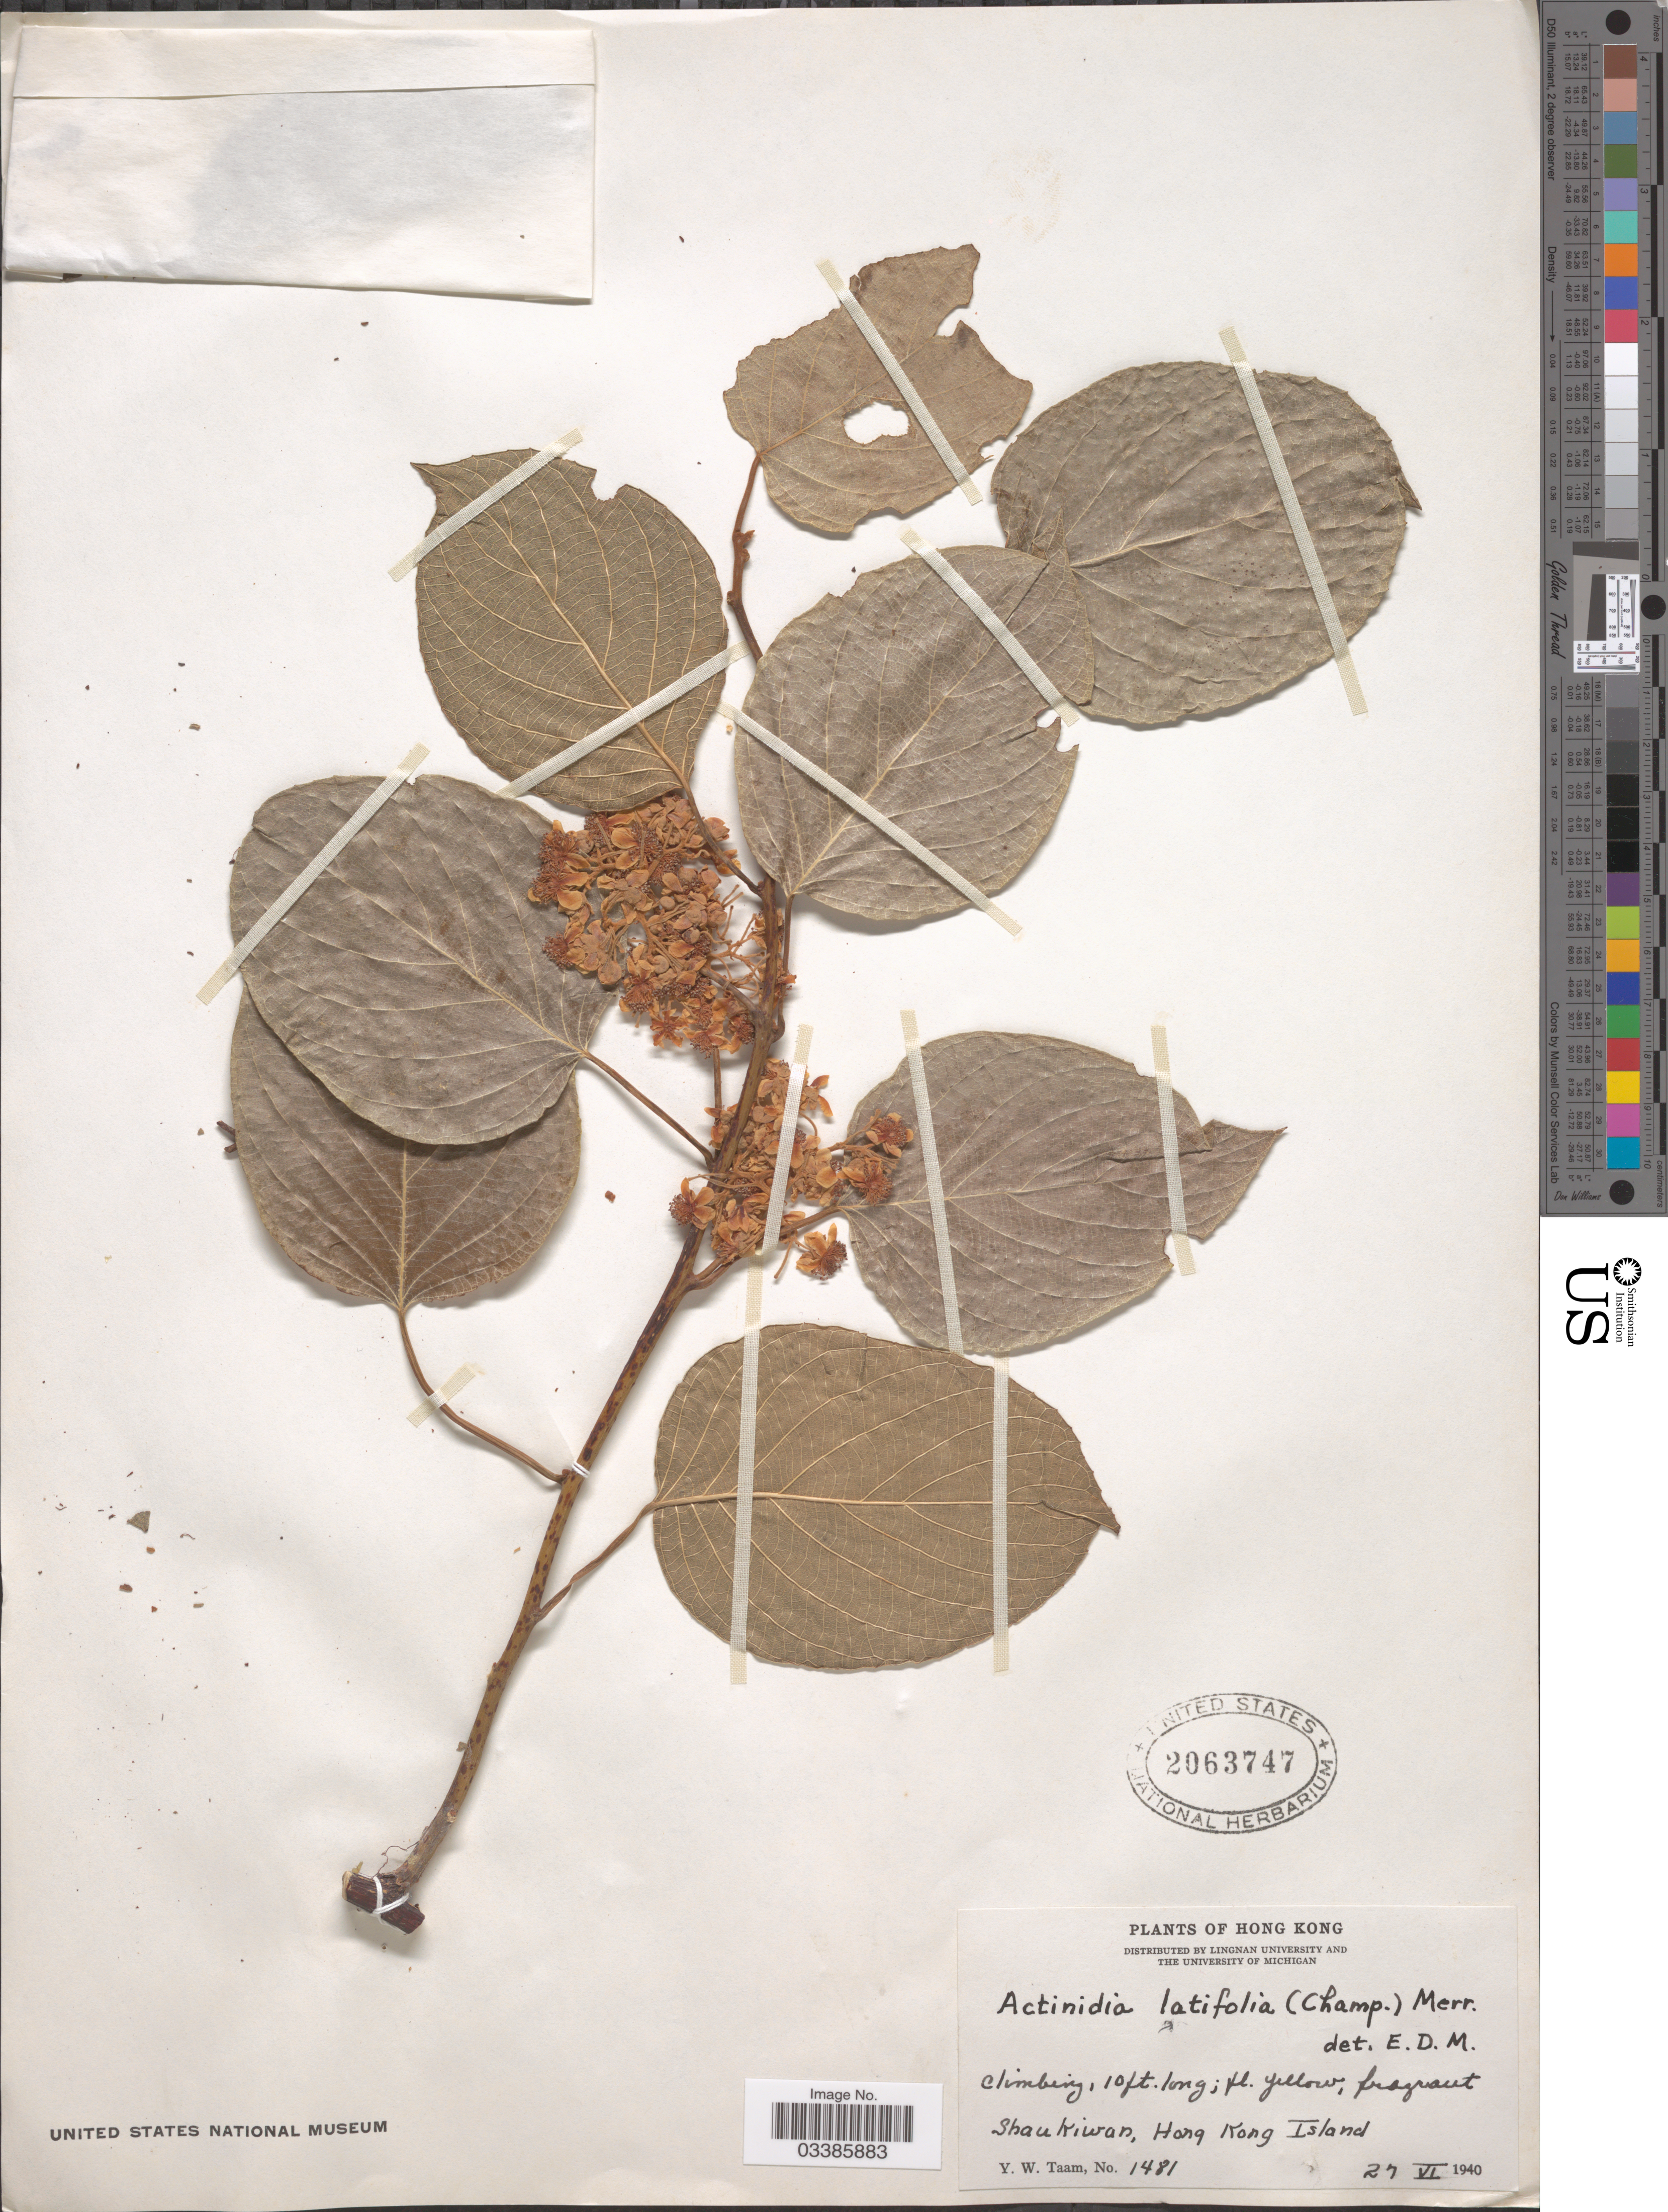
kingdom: Plantae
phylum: Tracheophyta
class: Magnoliopsida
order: Ericales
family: Actinidiaceae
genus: Actinidia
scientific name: Actinidia latifolia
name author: (Gardner & Champ.) Merr.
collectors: Y. W. Taam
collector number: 1481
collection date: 1940-06-27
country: China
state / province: Hong Kong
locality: Shaukiwan, Hong Kong Island.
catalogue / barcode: US 2063747